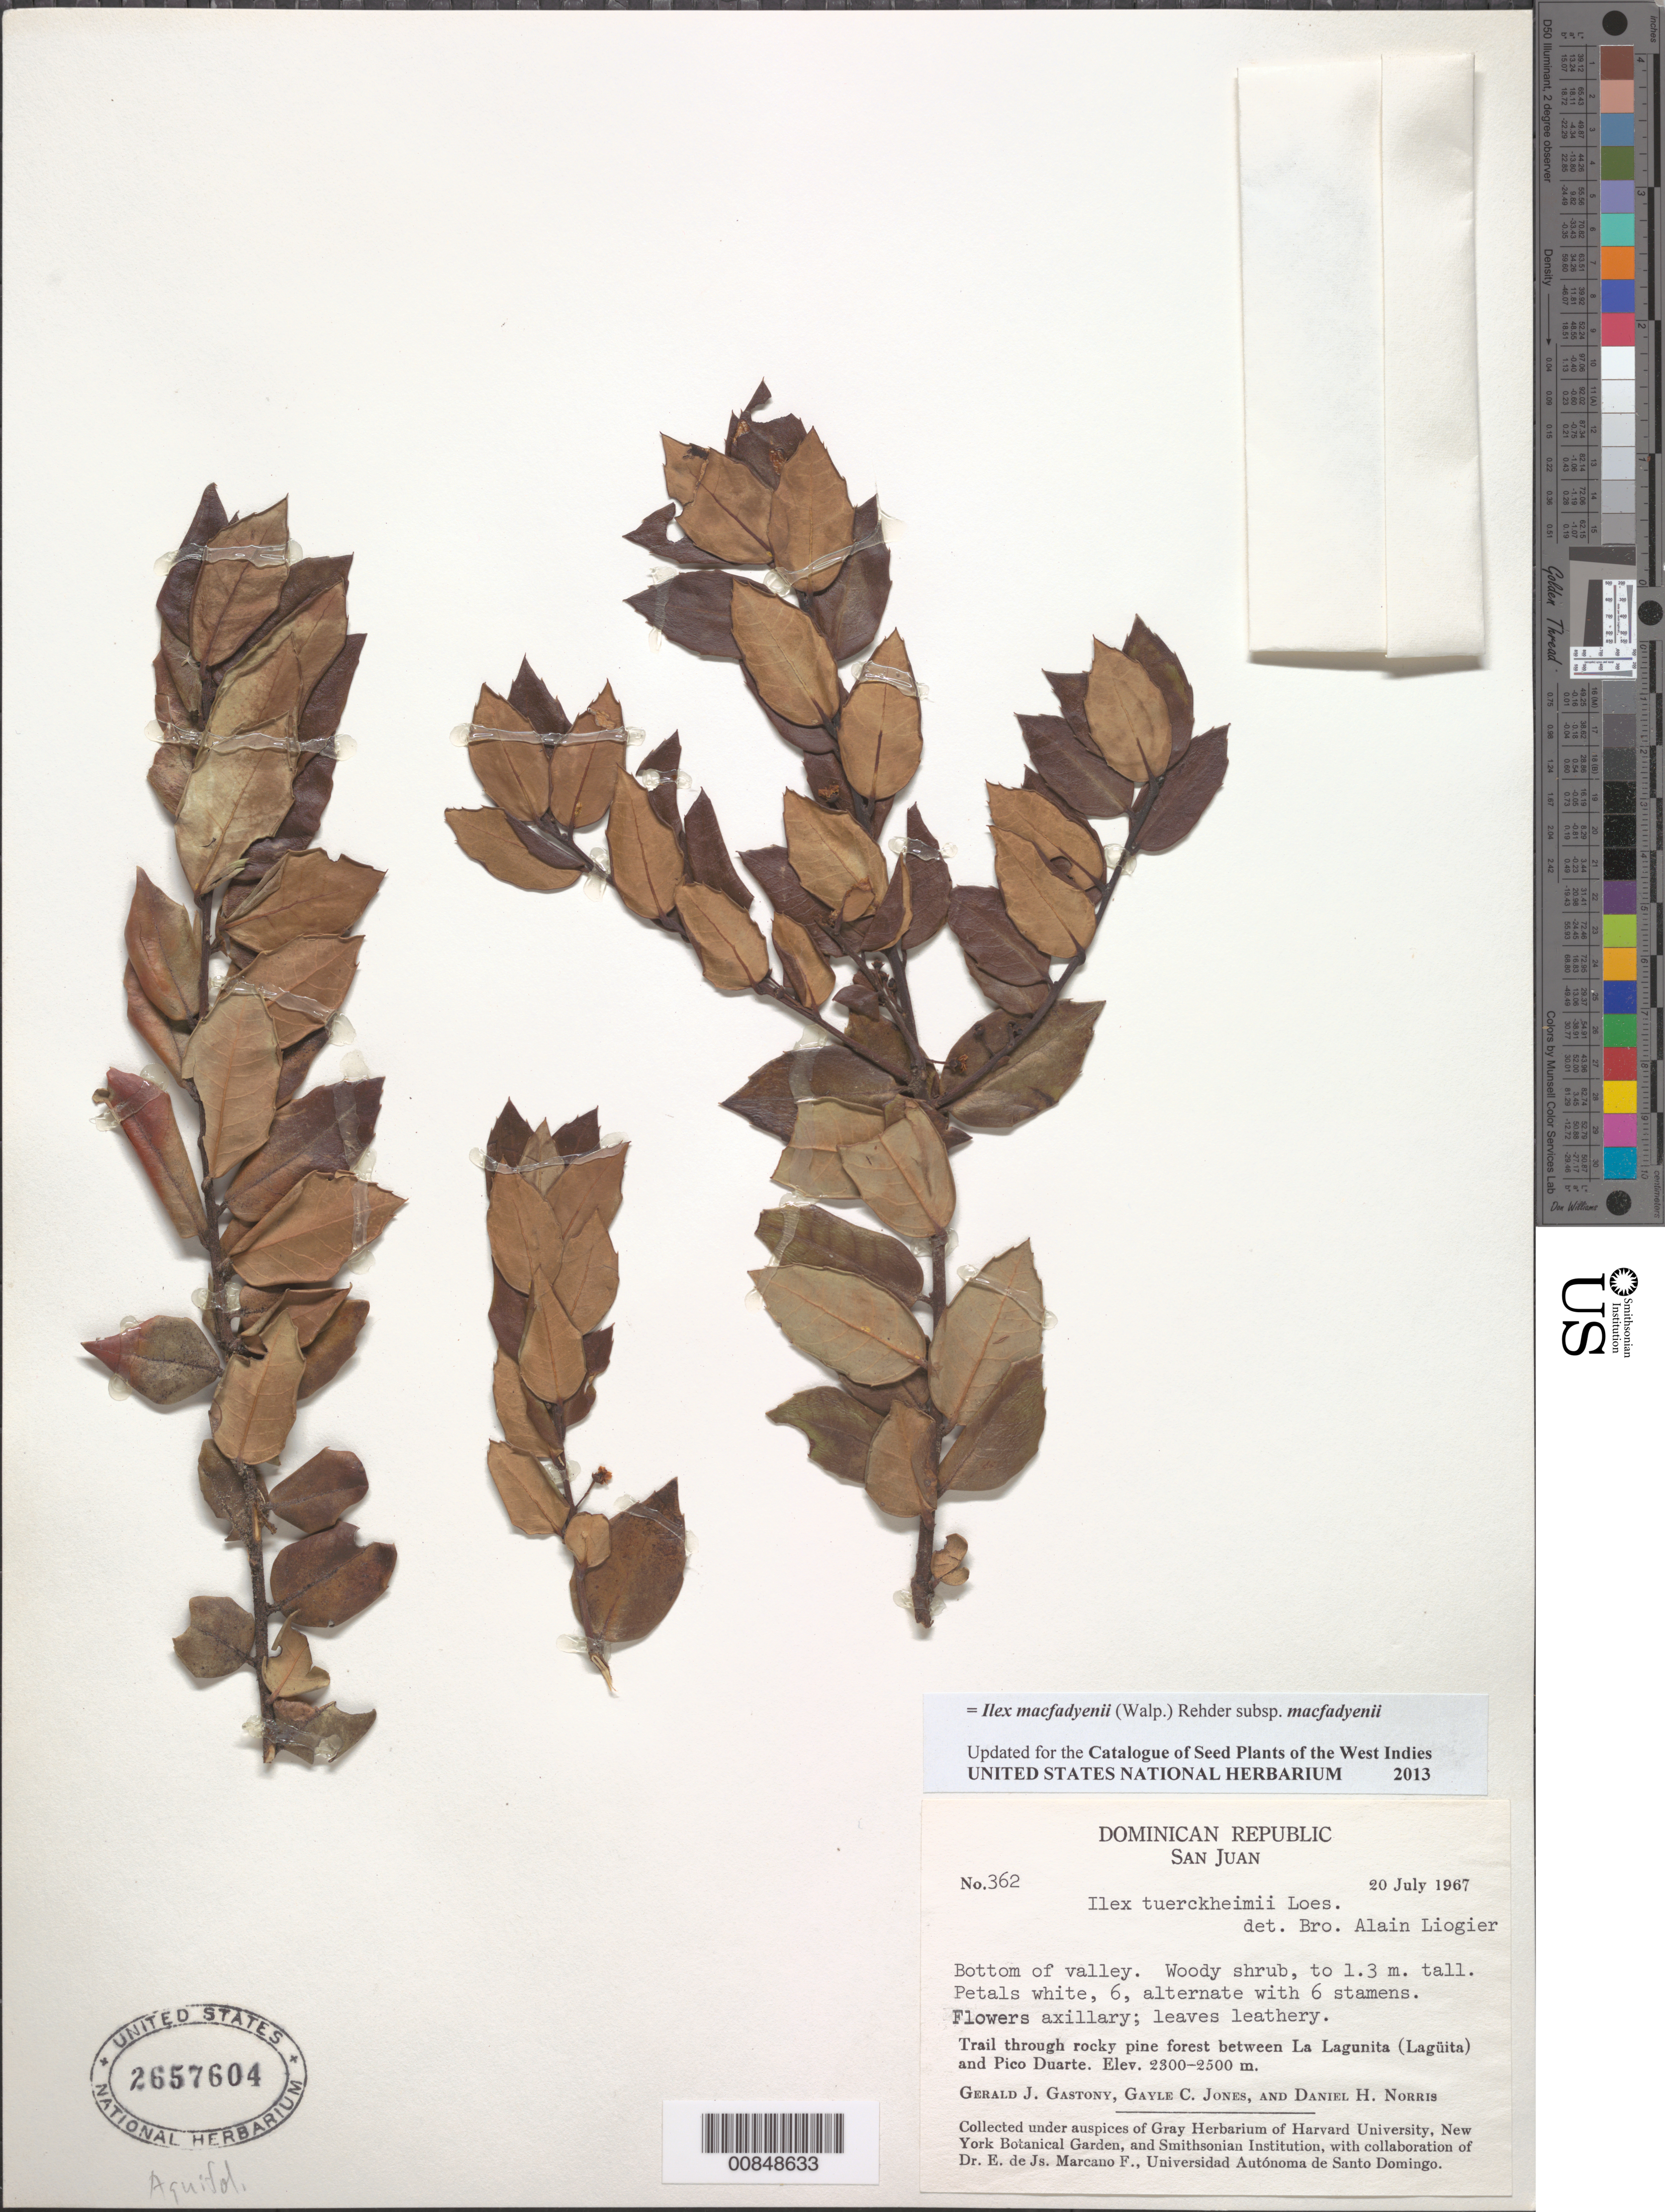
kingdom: Plantae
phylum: Tracheophyta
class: Magnoliopsida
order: Aquifoliales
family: Aquifoliaceae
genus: Ilex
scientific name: Ilex macfadyenii subsp. macfadyenii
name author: (Walp.) Rehder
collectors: G. Gastony, G. C. Jones & D. H. Norris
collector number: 362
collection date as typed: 20 Jul 1967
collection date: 1967-07-20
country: Dominican Republic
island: Hispaniola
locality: Bottom of valley, trail through rocky pine forest between La Lagunita (Lagüita) and Pico Duarte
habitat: Bottom on valley, through rocky pine forest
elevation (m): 2300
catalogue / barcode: US 2657604